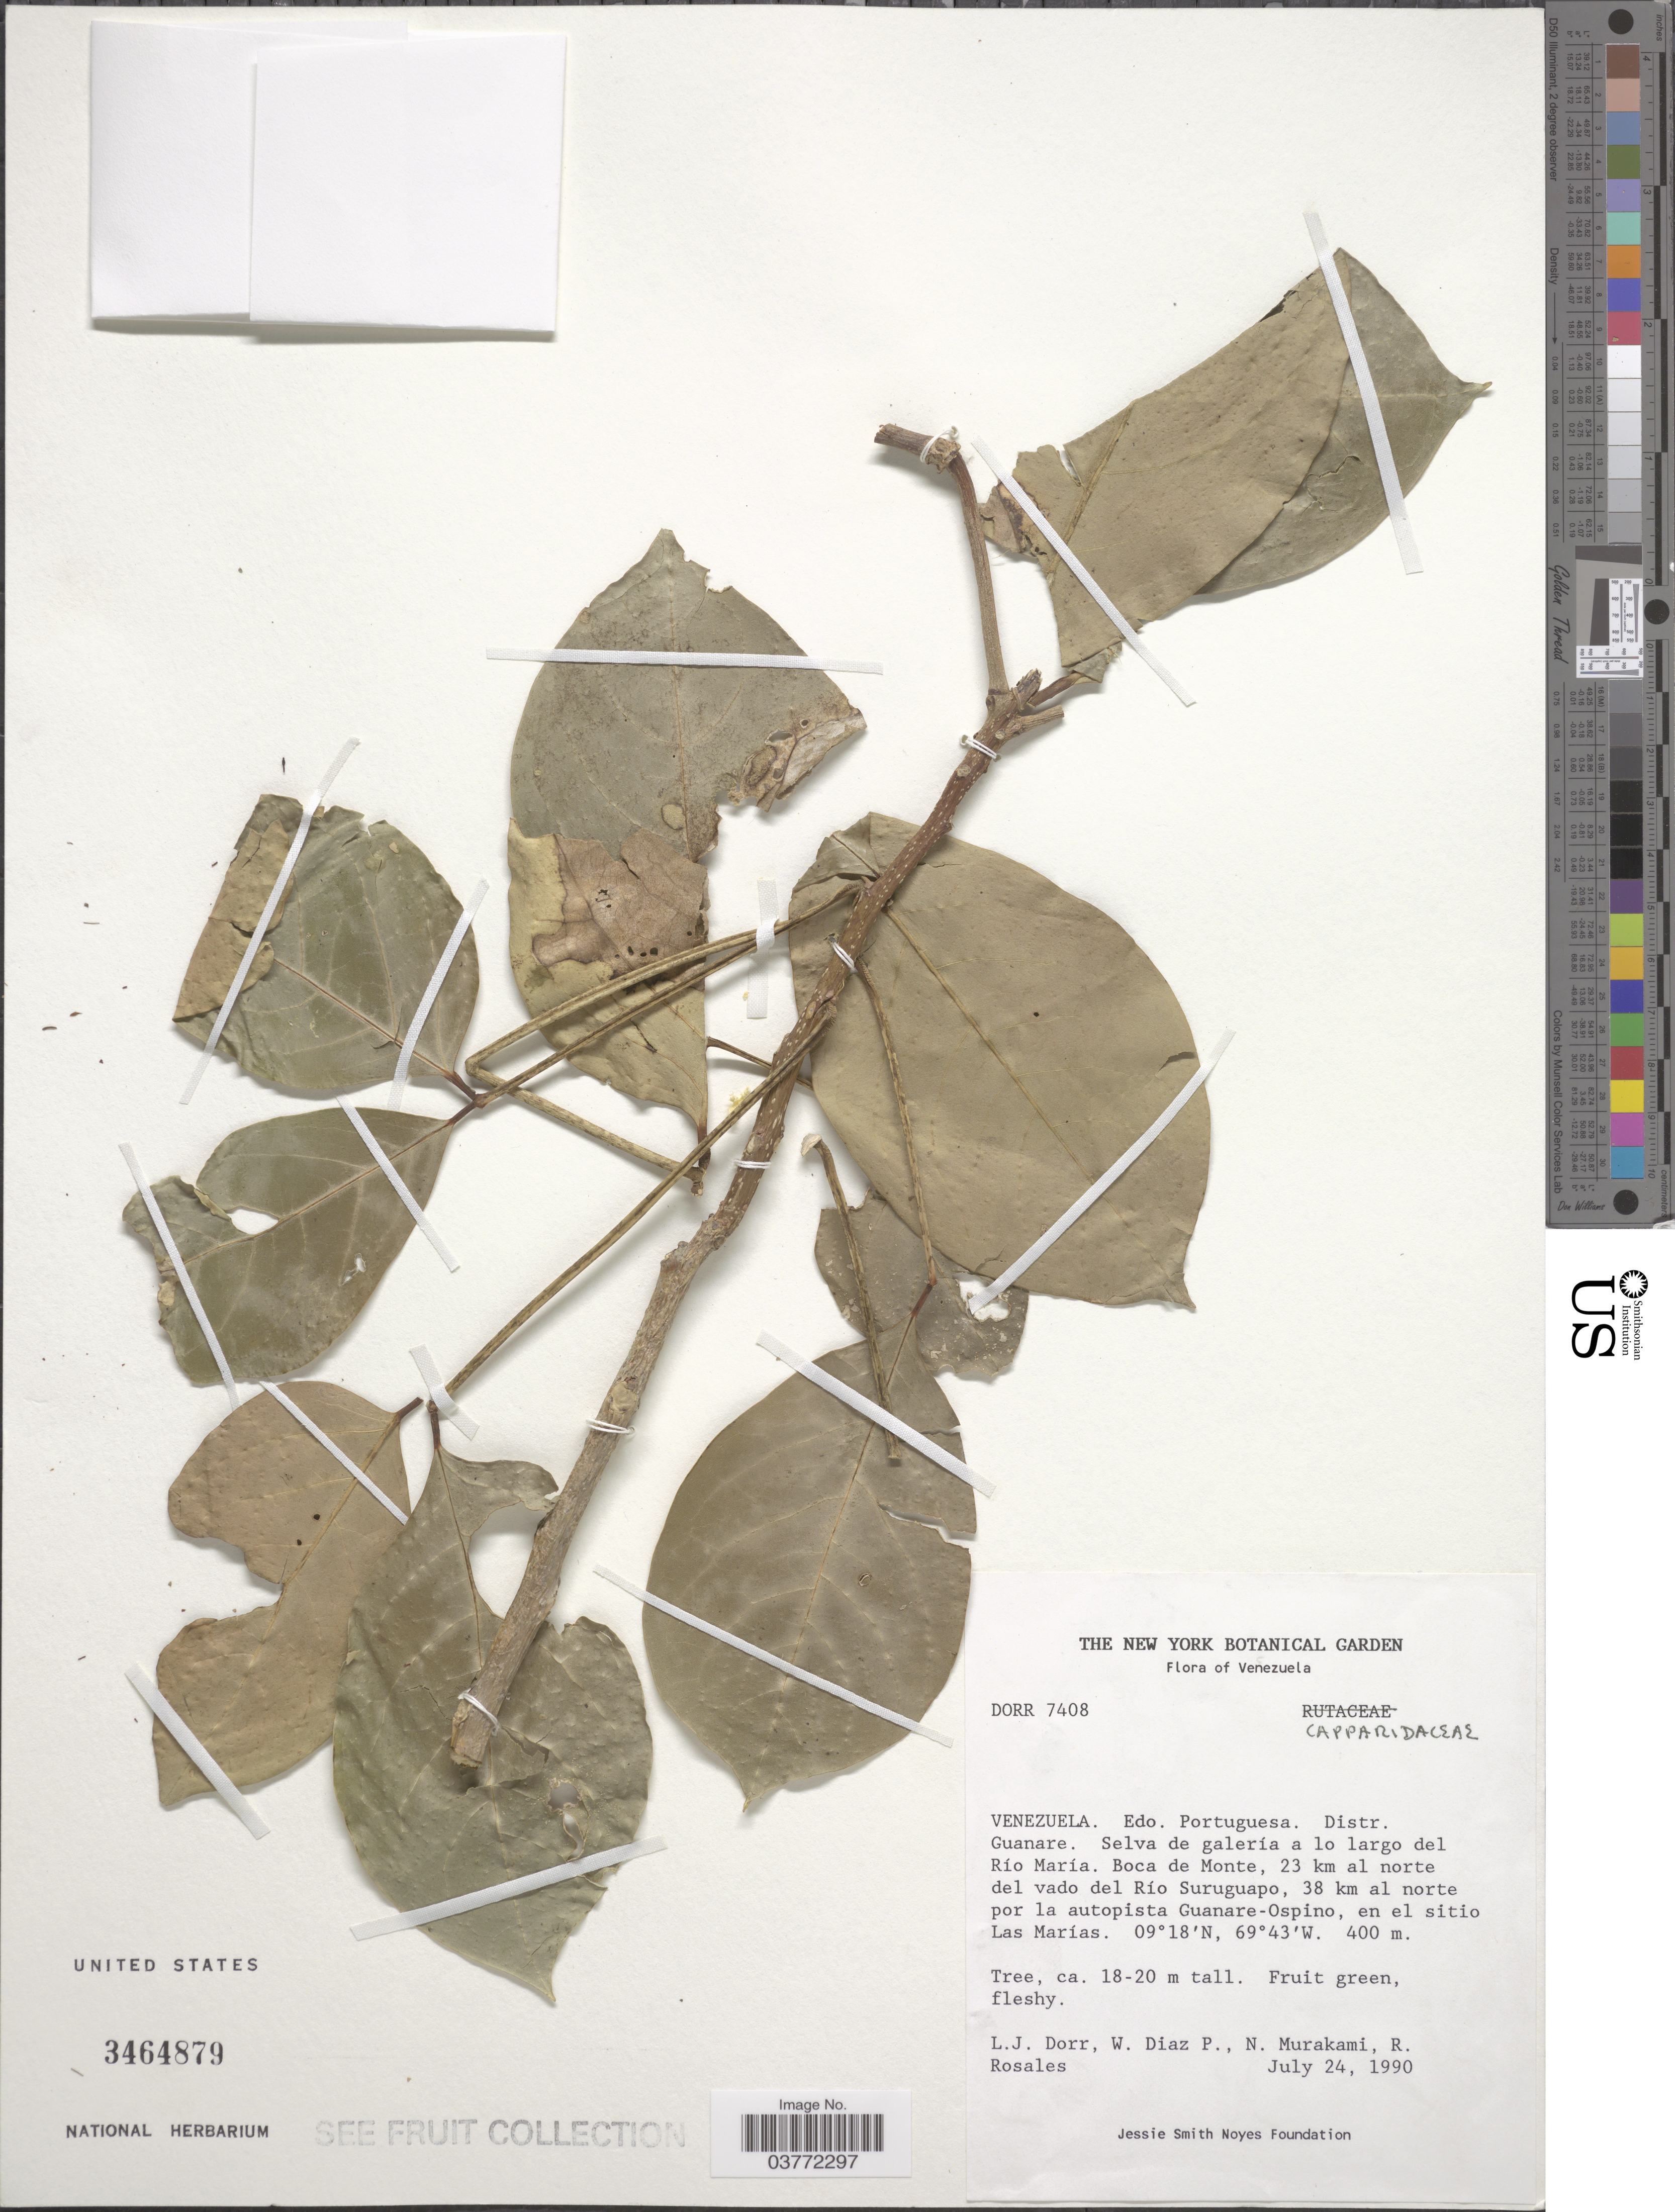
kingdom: Plantae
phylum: Tracheophyta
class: Magnoliopsida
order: Brassicales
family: Capparaceae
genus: Crateva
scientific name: Crateva tapia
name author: L.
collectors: L. J. Dorr, W. Díaz P., N. Murakami & R. Rosales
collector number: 7408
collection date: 1990-07-24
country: Venezuela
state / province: Portuguesa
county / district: Guanare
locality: Selva de galería a lo largo del Río María. Boca de Monte, 23 km al norte del vado del Río Suruguapo, 38 km al norte por la autopista Guanare-Ospino, en el sitio Las Marías.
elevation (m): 400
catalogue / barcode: US 3464879